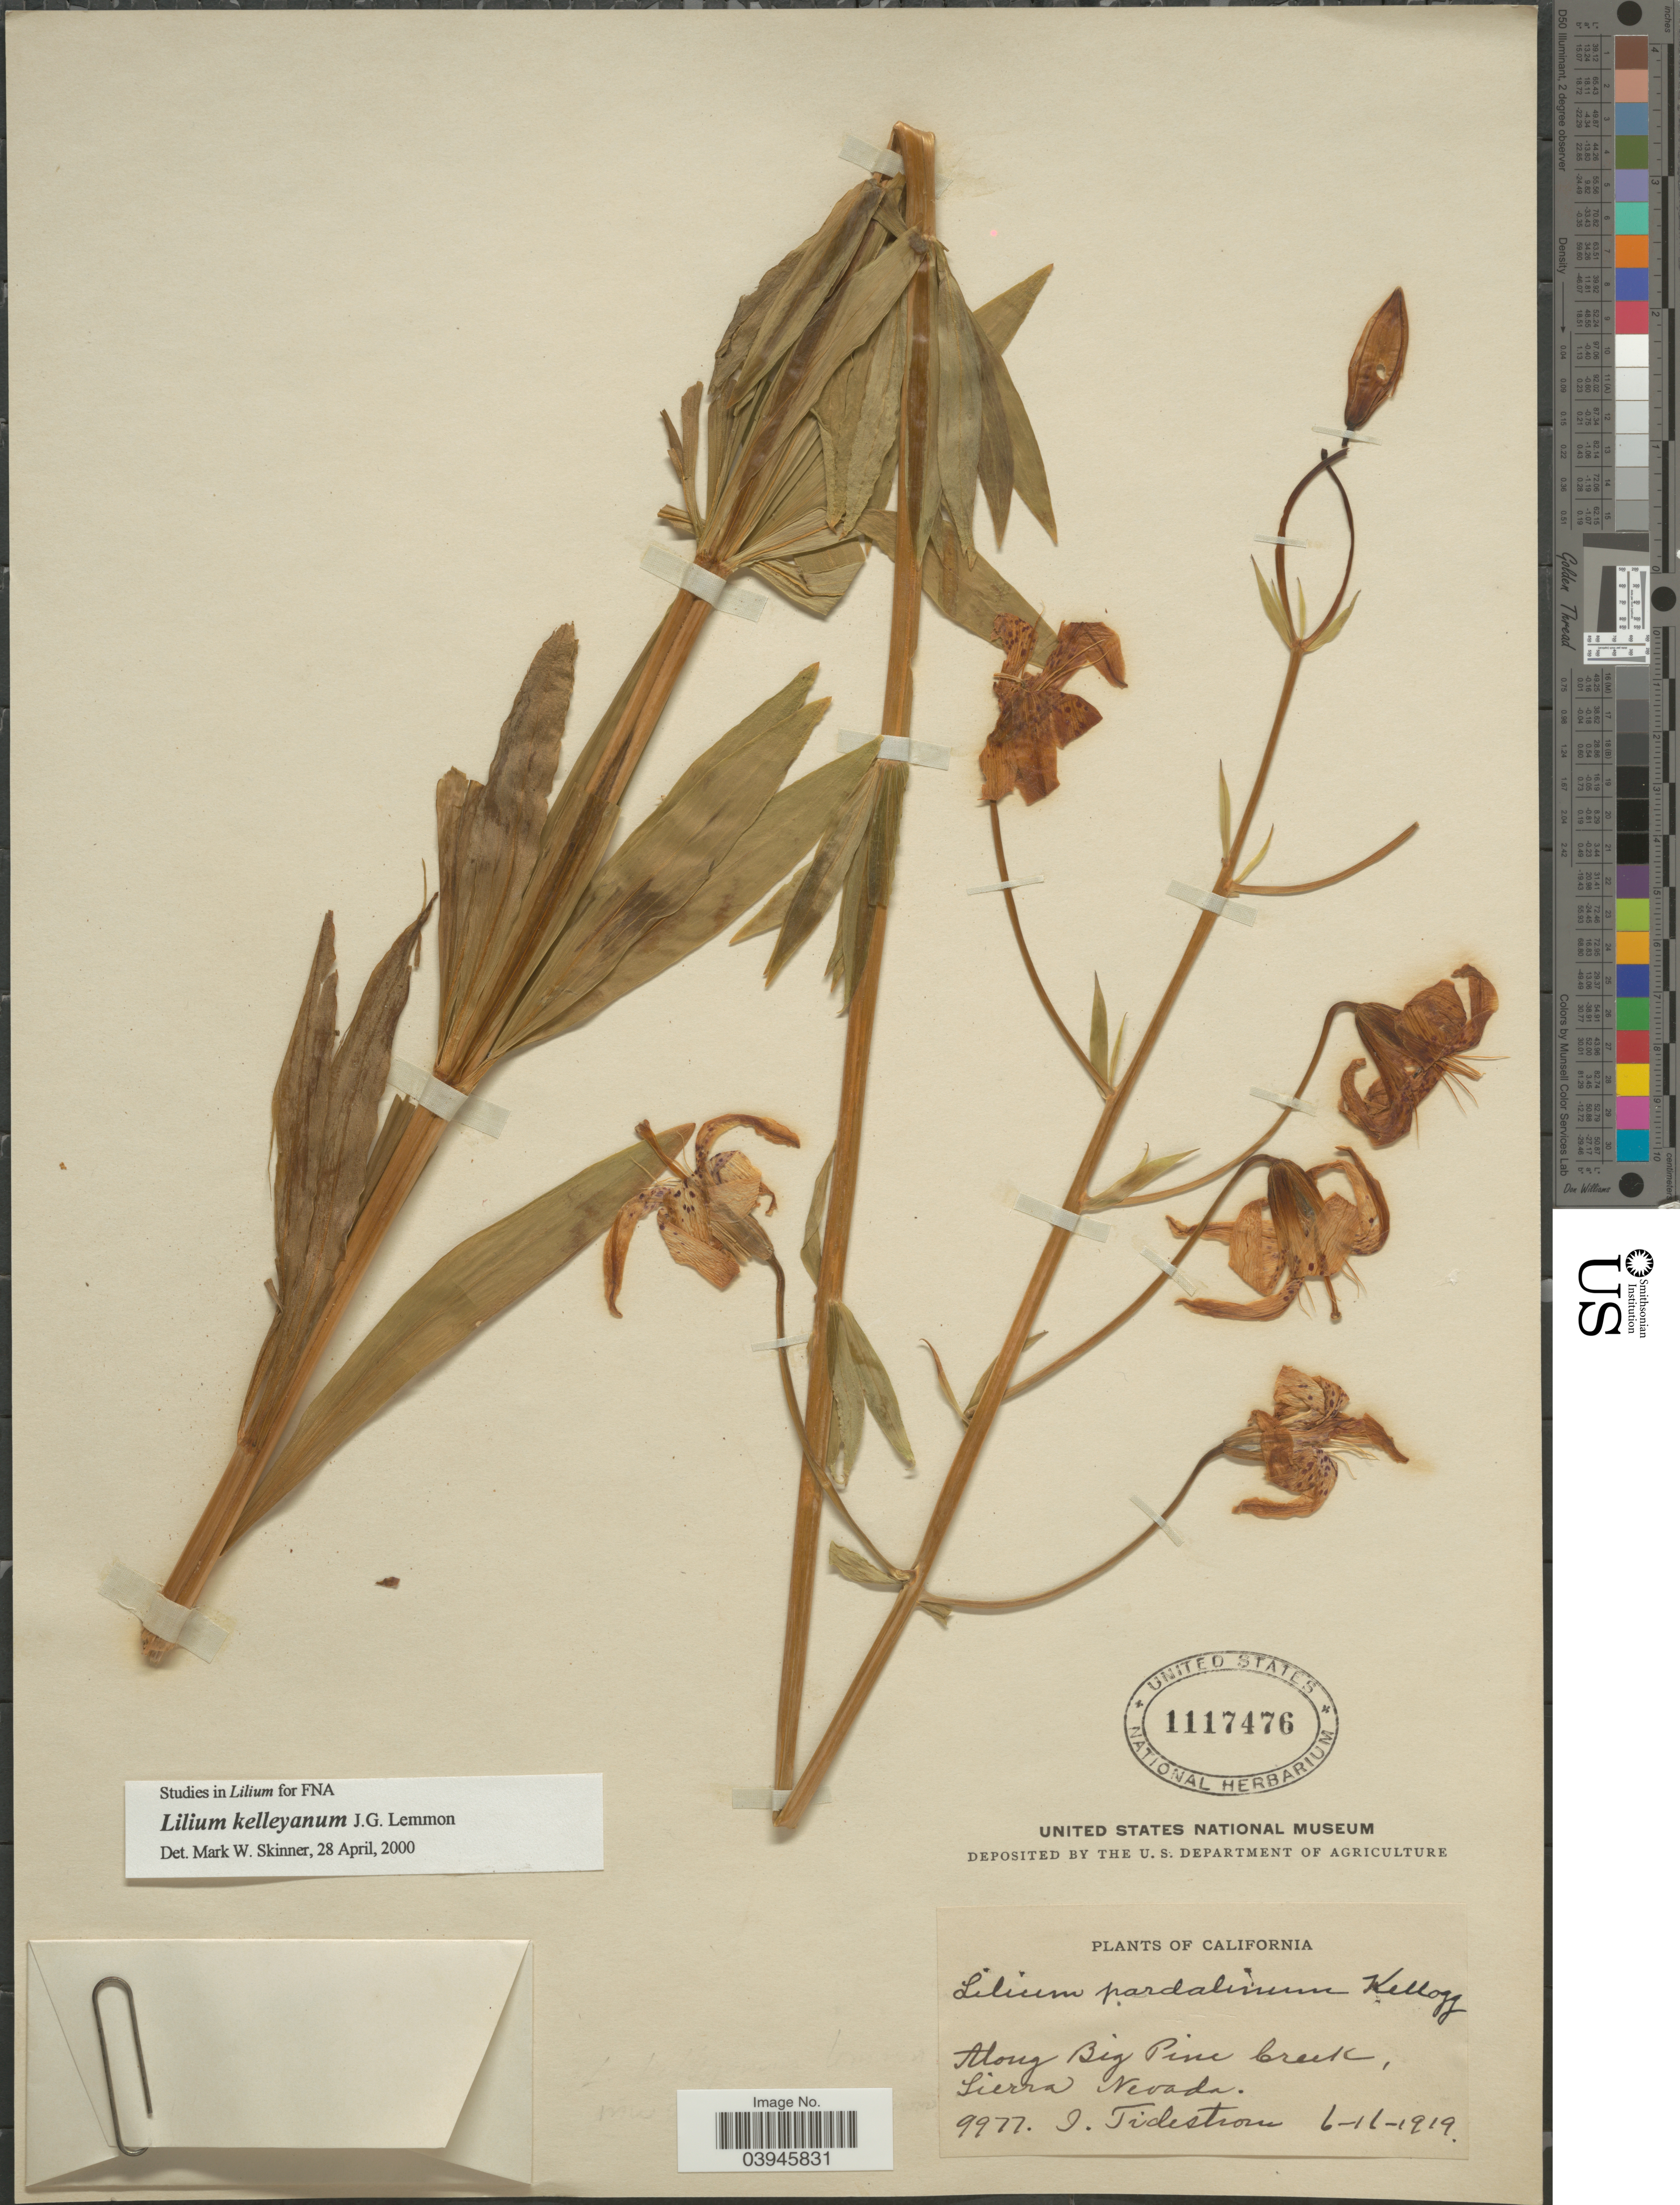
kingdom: Plantae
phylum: Tracheophyta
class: Liliopsida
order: Liliales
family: Liliaceae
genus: Lilium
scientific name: Lilium kelleyanum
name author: Lemmon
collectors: I. F. Tidestrom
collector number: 9977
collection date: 1919-06-11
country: United States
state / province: California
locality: Along Big Pine Creek, Sierra Nevada.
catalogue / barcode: US 1117476